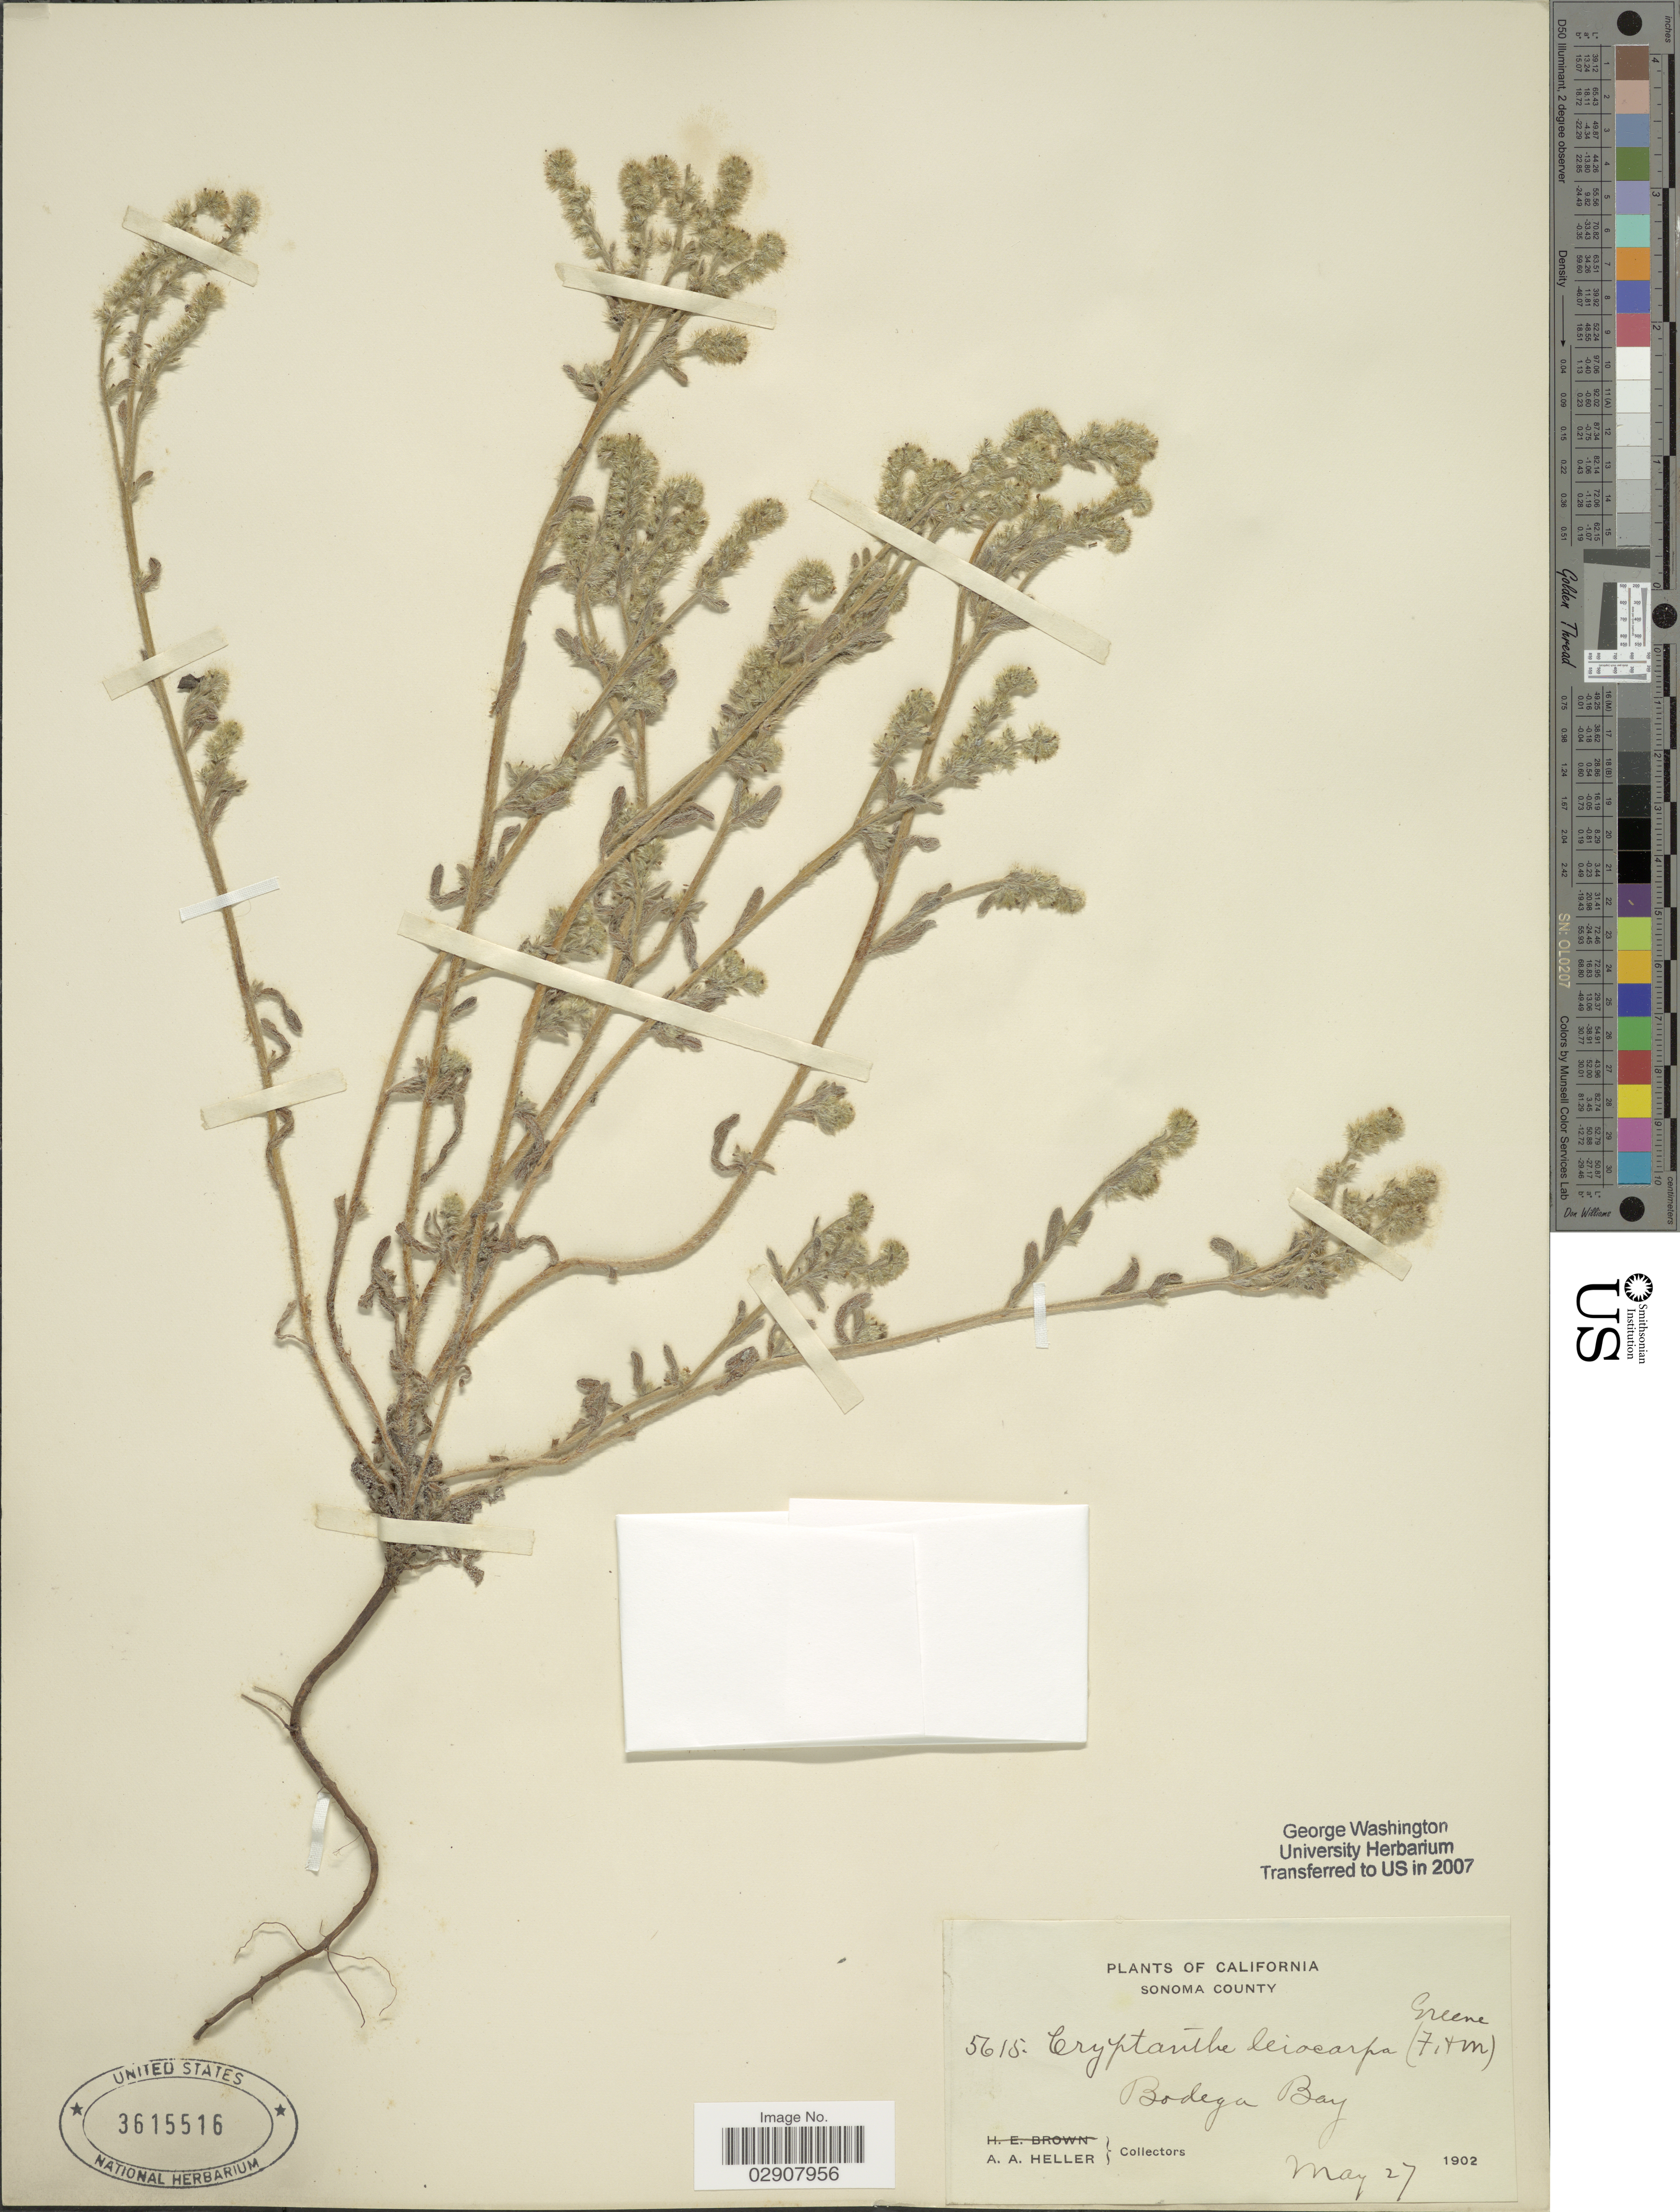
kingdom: Plantae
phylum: Tracheophyta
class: Magnoliopsida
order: Boraginales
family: Boraginaceae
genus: Cryptantha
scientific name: Cryptantha leiocarpa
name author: (Fisch. & C.A. Mey.) Greene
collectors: A. A. Heller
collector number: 5615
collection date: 1902-05-27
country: United States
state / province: California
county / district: Sonoma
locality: Sonoma County, Bodega Bay.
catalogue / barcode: US 3615516